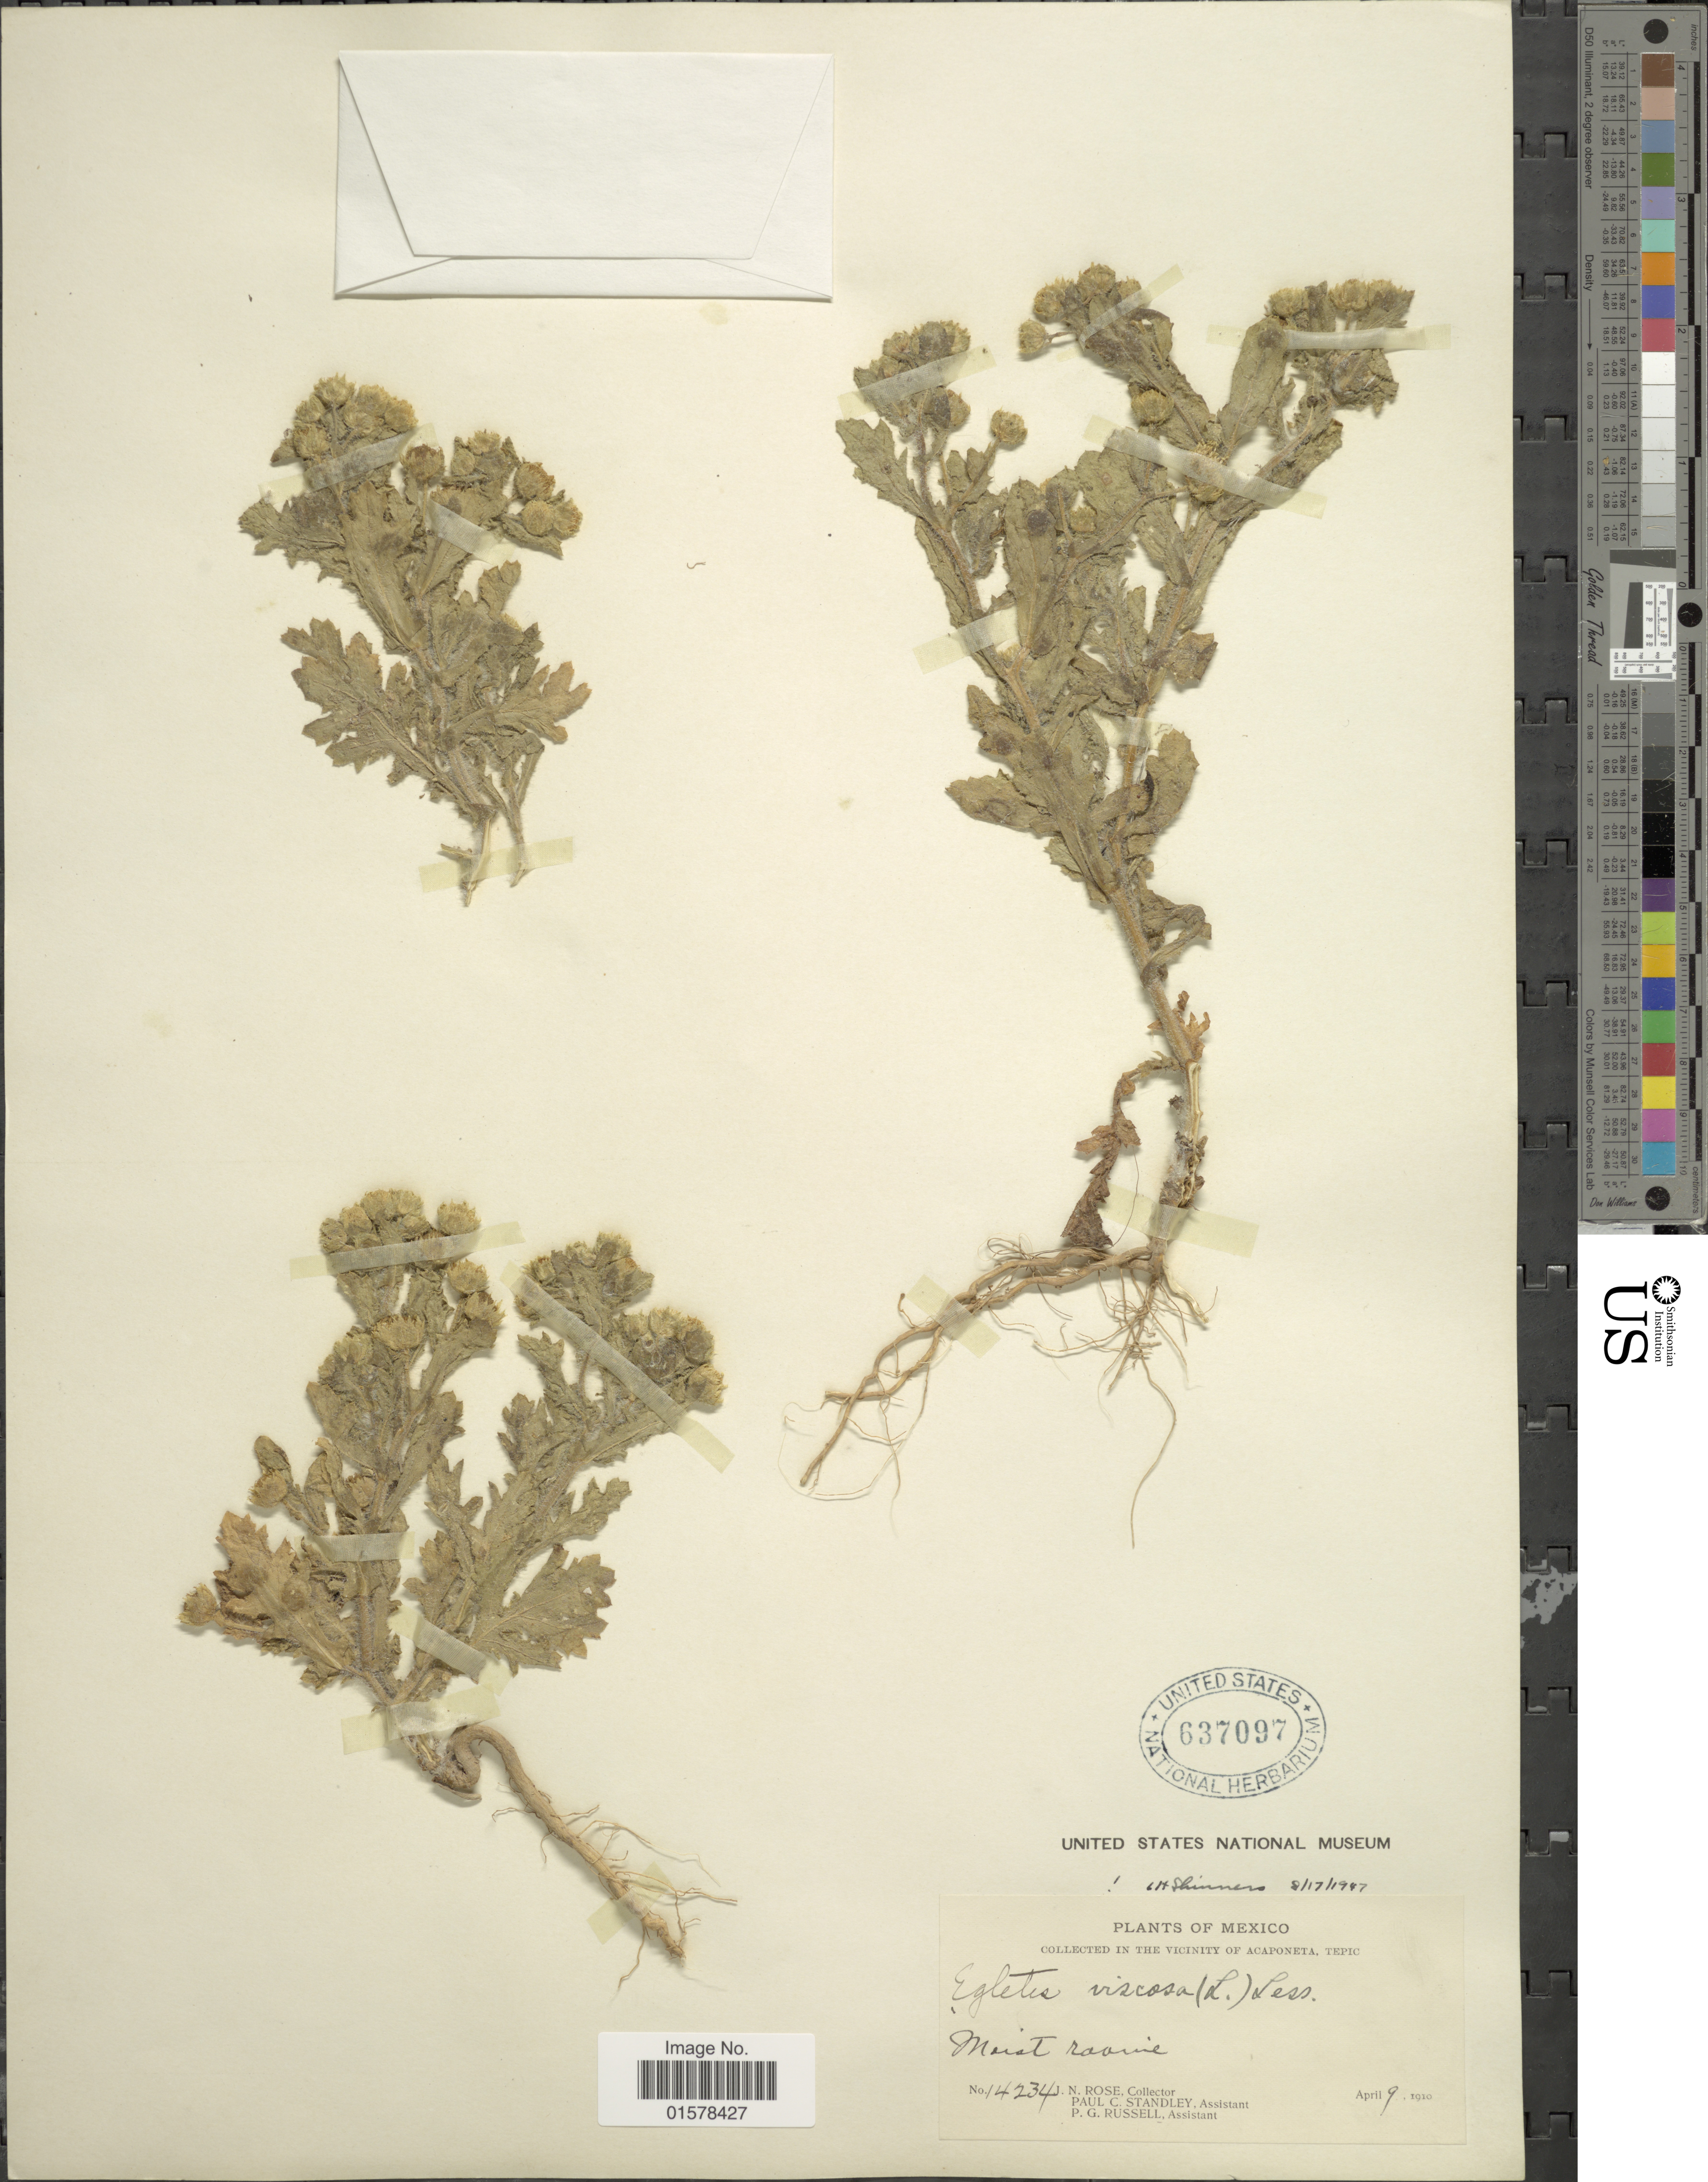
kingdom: Plantae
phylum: Tracheophyta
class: Magnoliopsida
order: Asterales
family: Asteraceae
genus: Egletes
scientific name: Egletes viscosa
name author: (L.) Less.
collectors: J. N. Rose, P. C. Standley & P. G. Russell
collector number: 14234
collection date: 1910-04-09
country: Mexico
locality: México, in the vicinity of Acaponeta, Tepic. Moist ravine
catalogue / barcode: US 637097